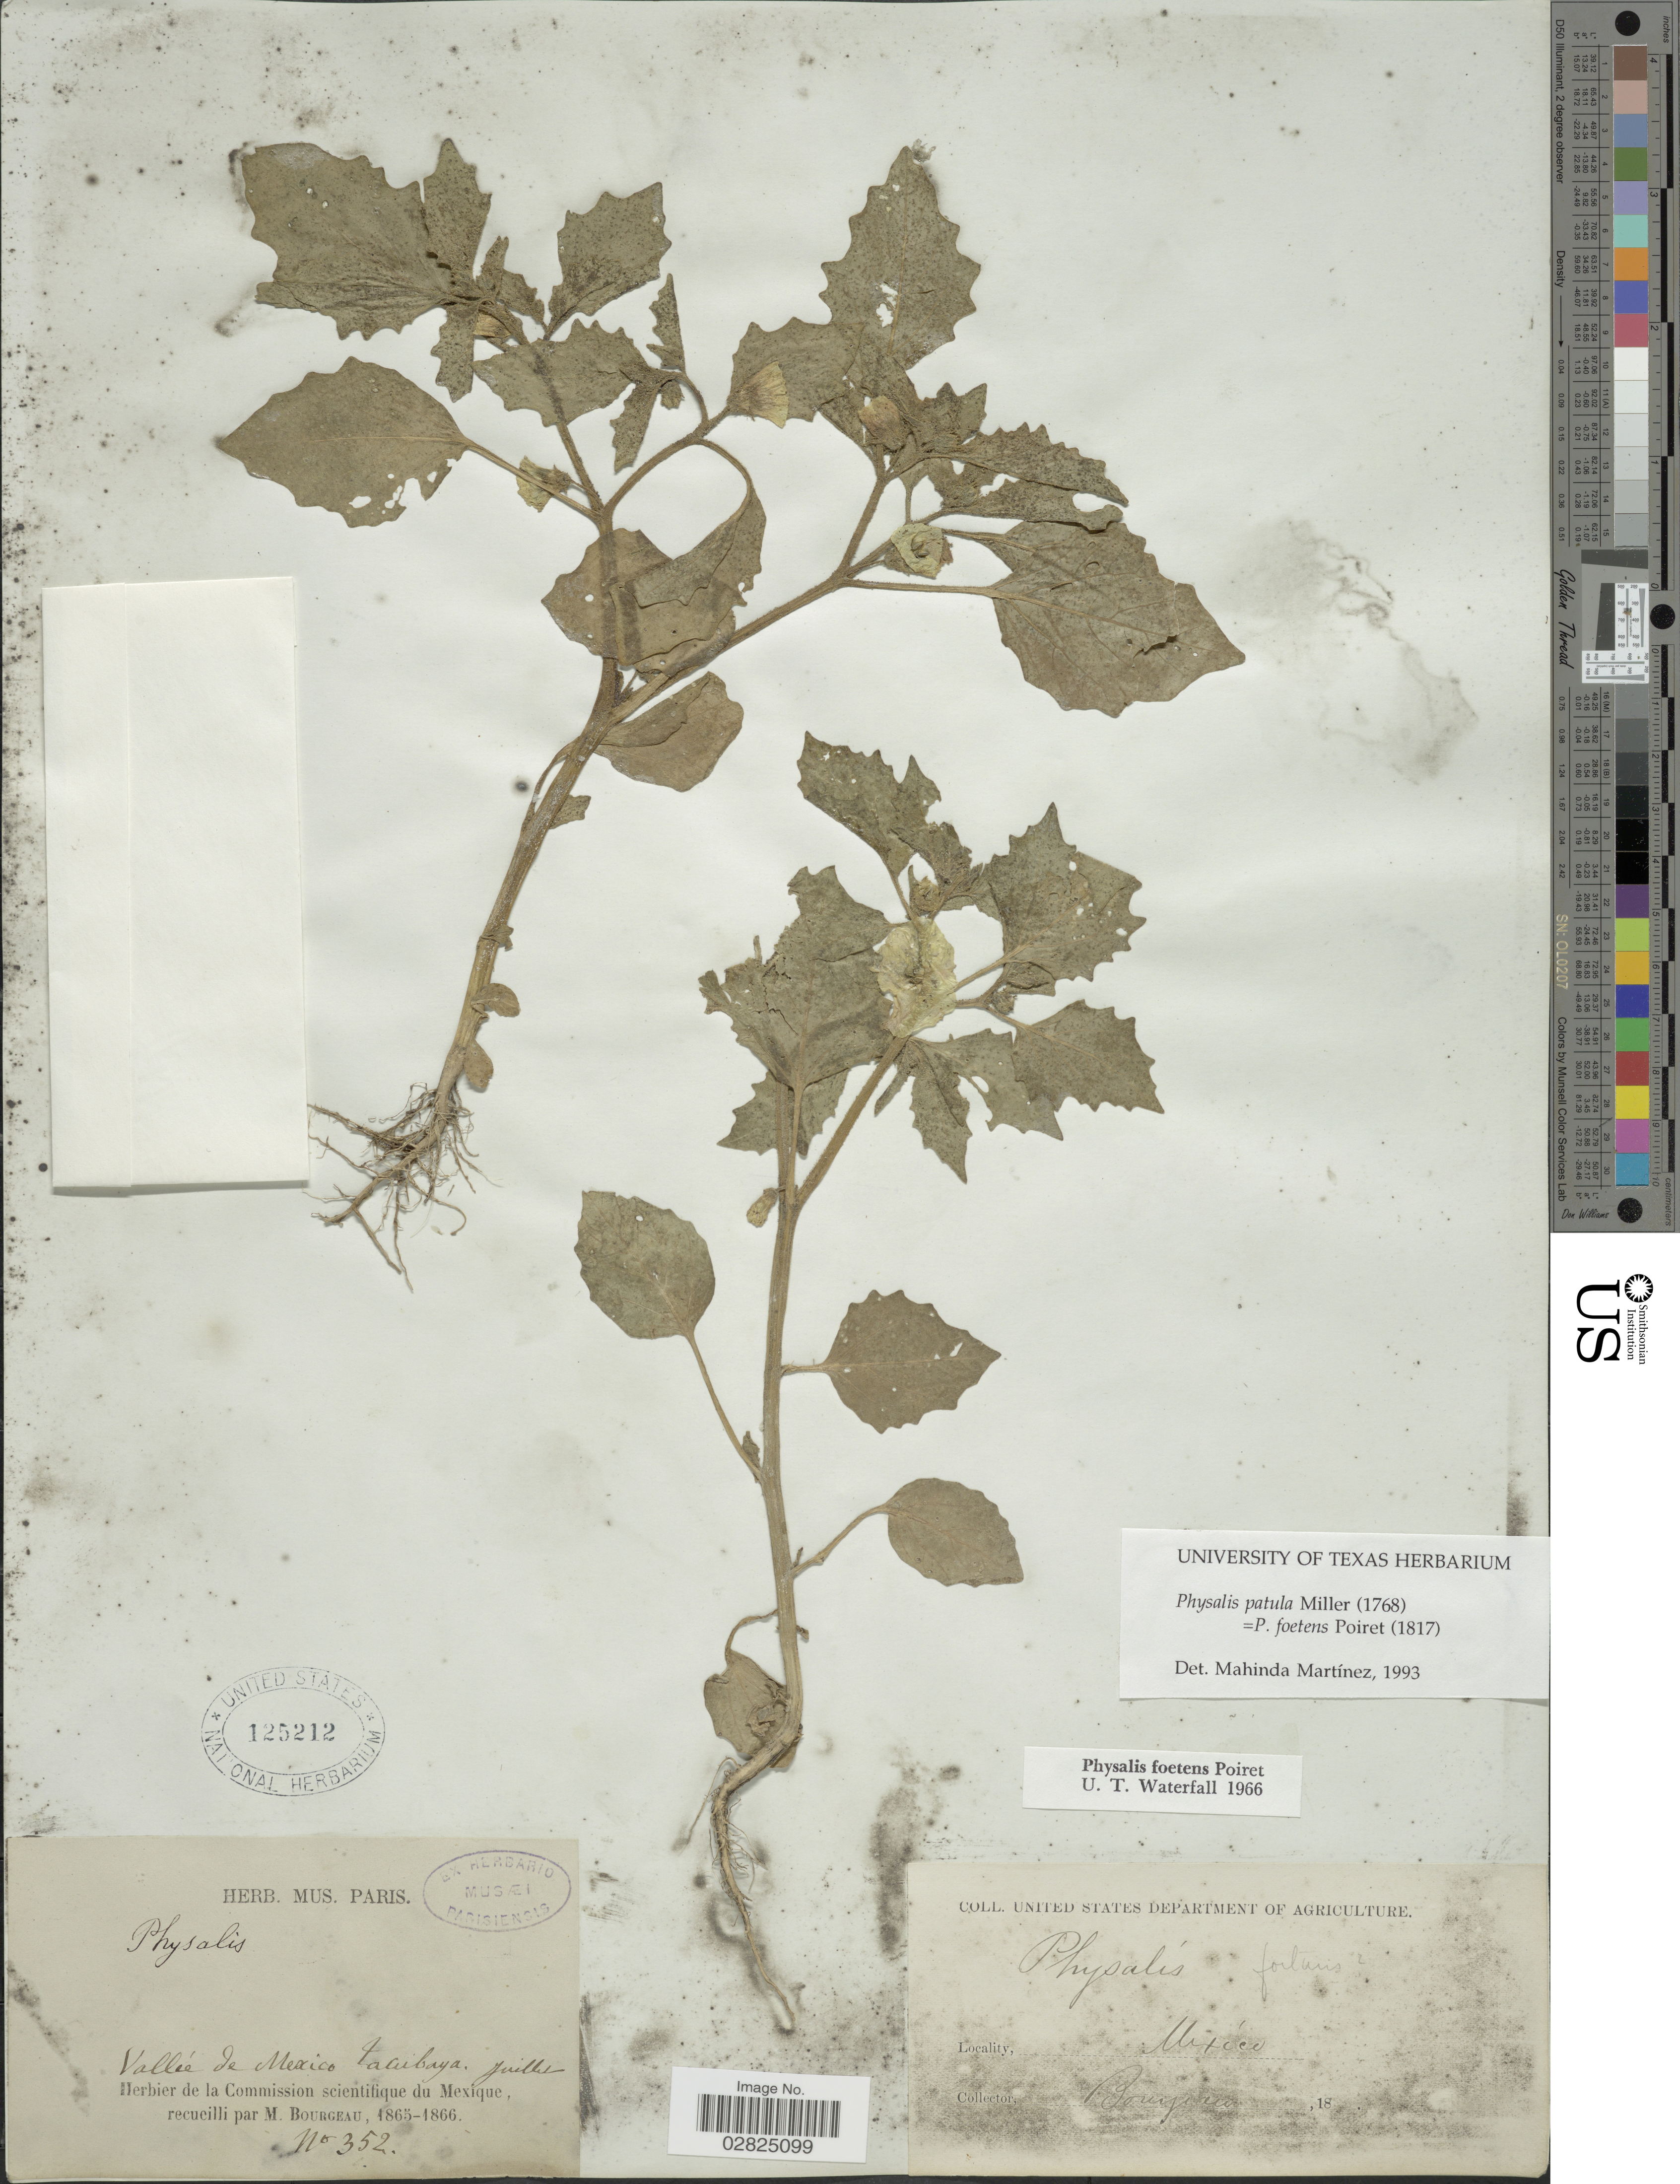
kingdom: Plantae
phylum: Tracheophyta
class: Magnoliopsida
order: Solanales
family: Solanaceae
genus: Physalis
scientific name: Physalis patula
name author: Mill.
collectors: M. Bourgeau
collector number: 352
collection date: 1865-07/1866-07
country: Mexico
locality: Vallée de Mexico Tacubaya.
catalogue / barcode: US 125212